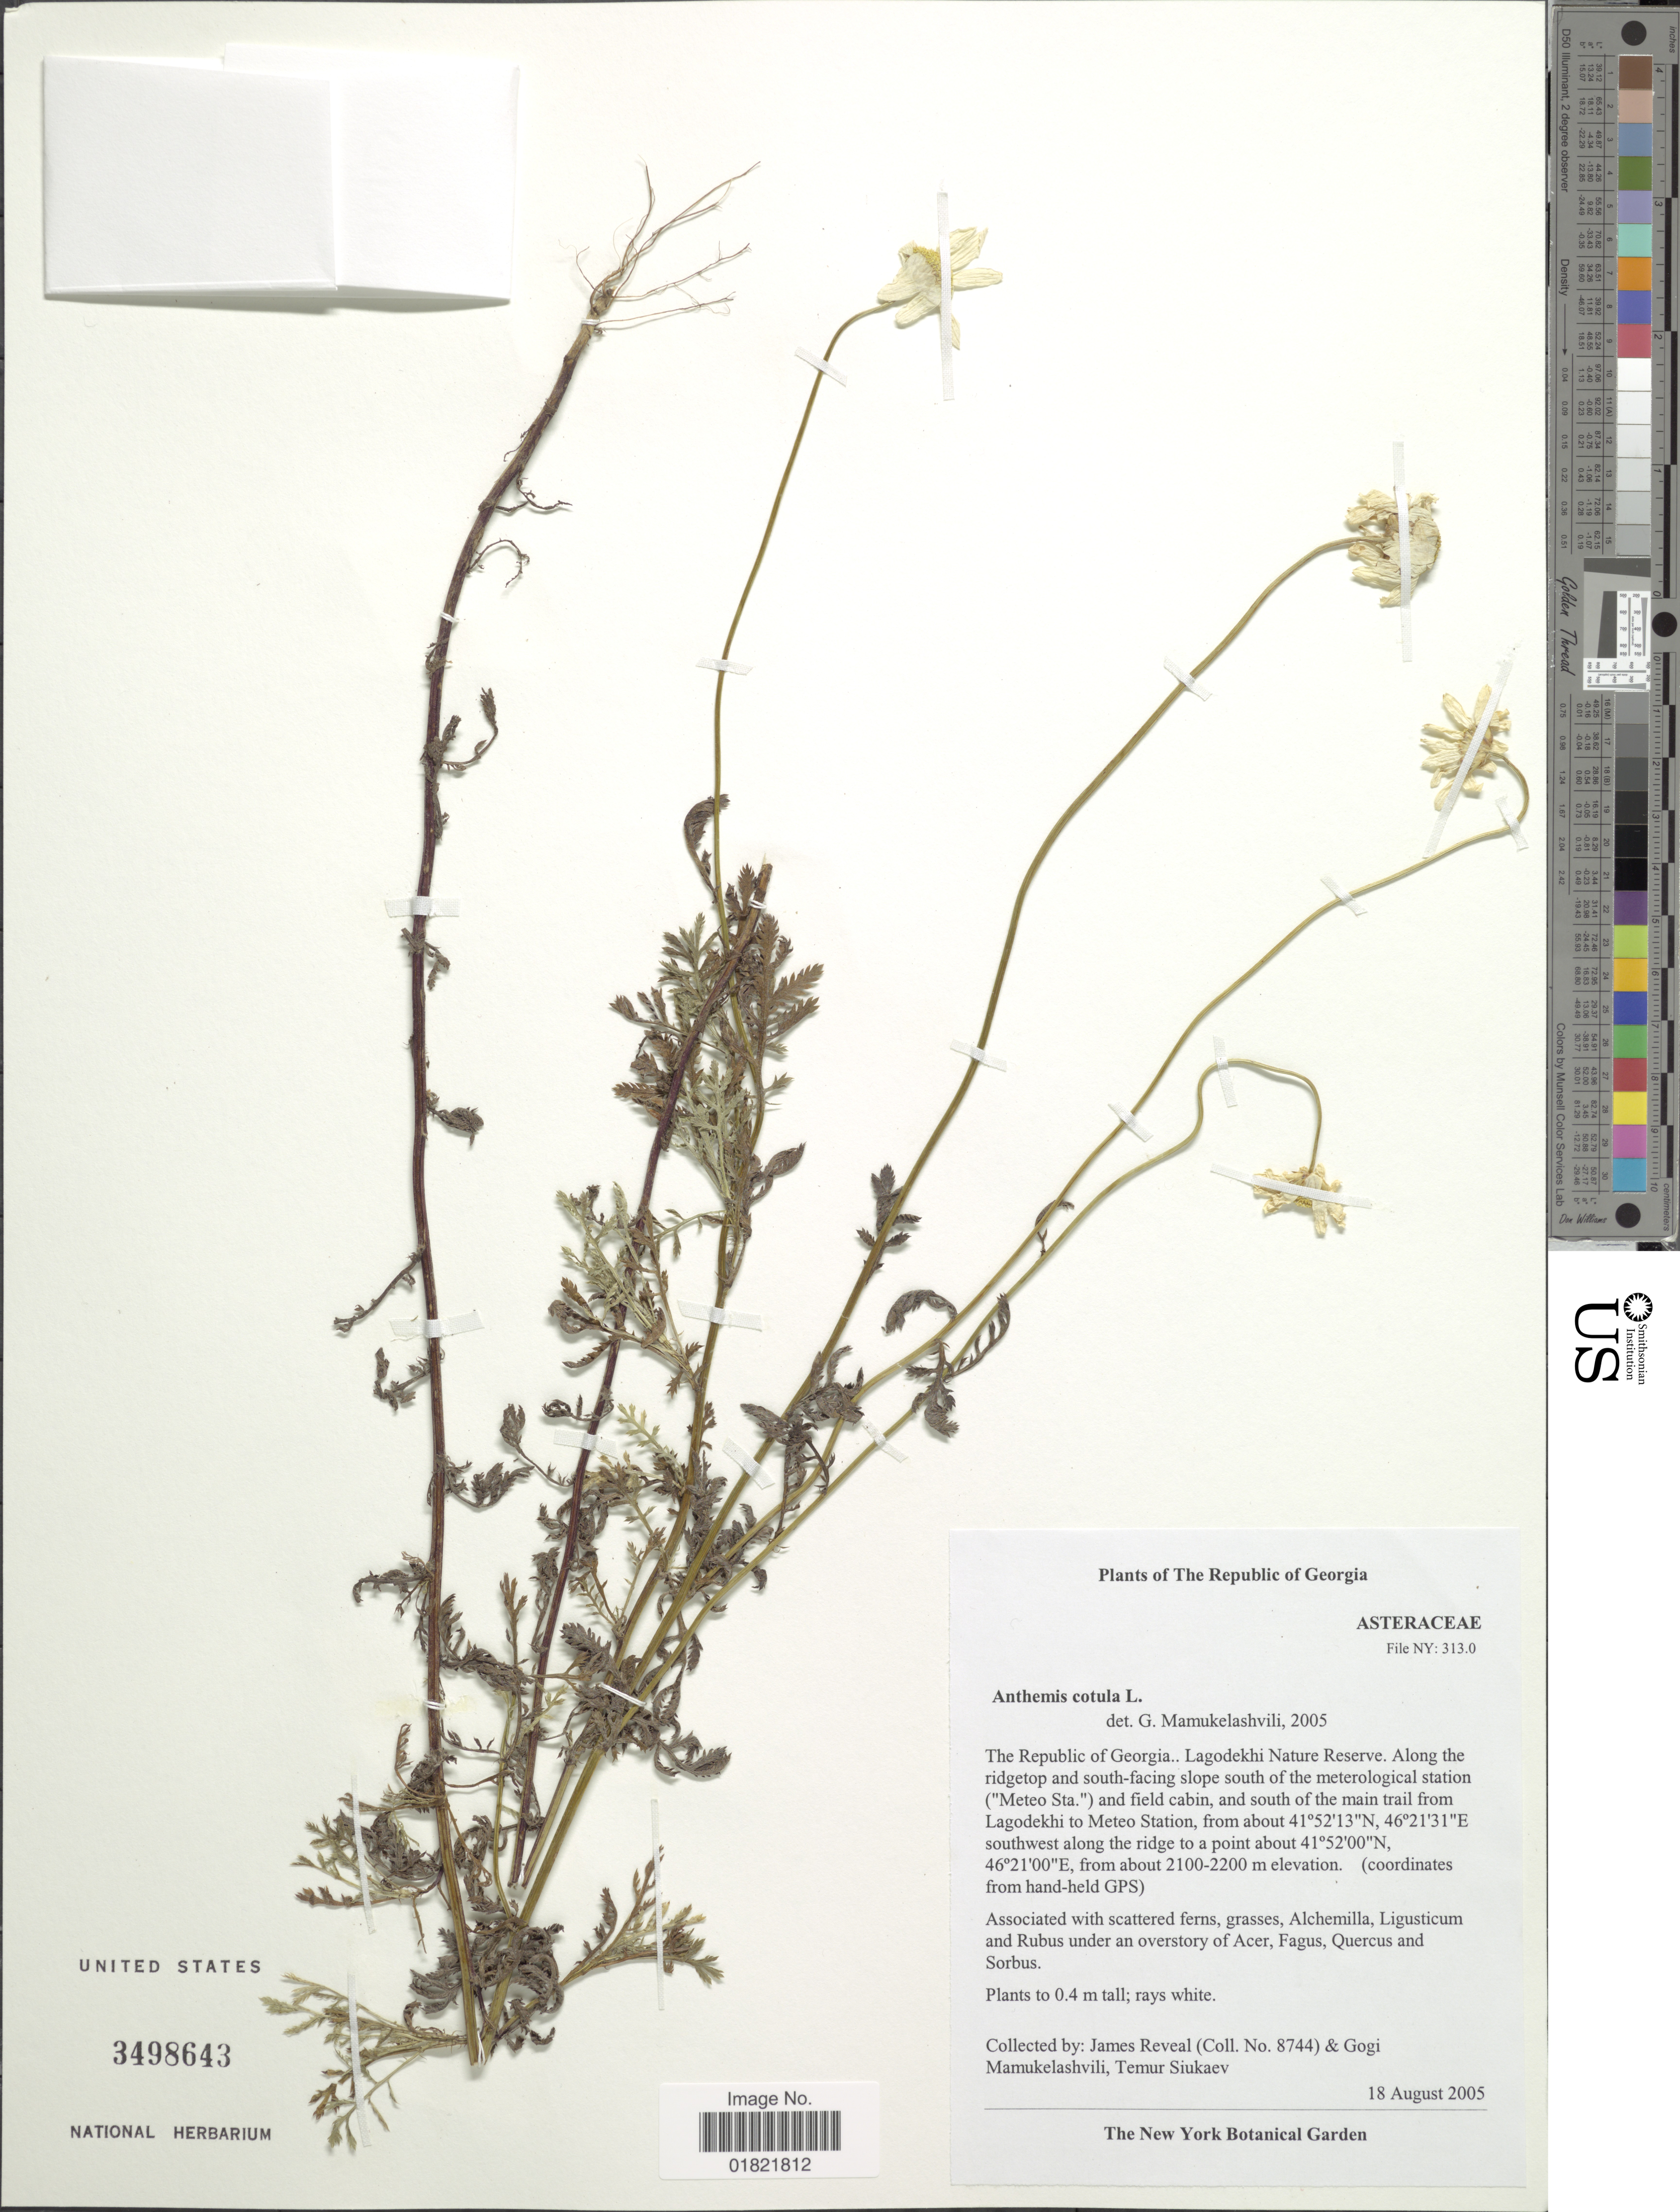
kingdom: Plantae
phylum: Tracheophyta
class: Magnoliopsida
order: Asterales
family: Asteraceae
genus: Anthemis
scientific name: Anthemis cotula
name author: L.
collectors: J. L. Reveal, G. Mamukelashvili & T. Siukaev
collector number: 8744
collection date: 2005-08-18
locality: The Republic of Georgia. Lagodekhi Nature Reserve. Along the ridgetop and south-facing slope south of the meterological station ("Meteo Sta.") and field cabin, and south of the main trail from Lagodekhi to Meteo Station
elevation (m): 2100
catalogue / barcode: US 3498643